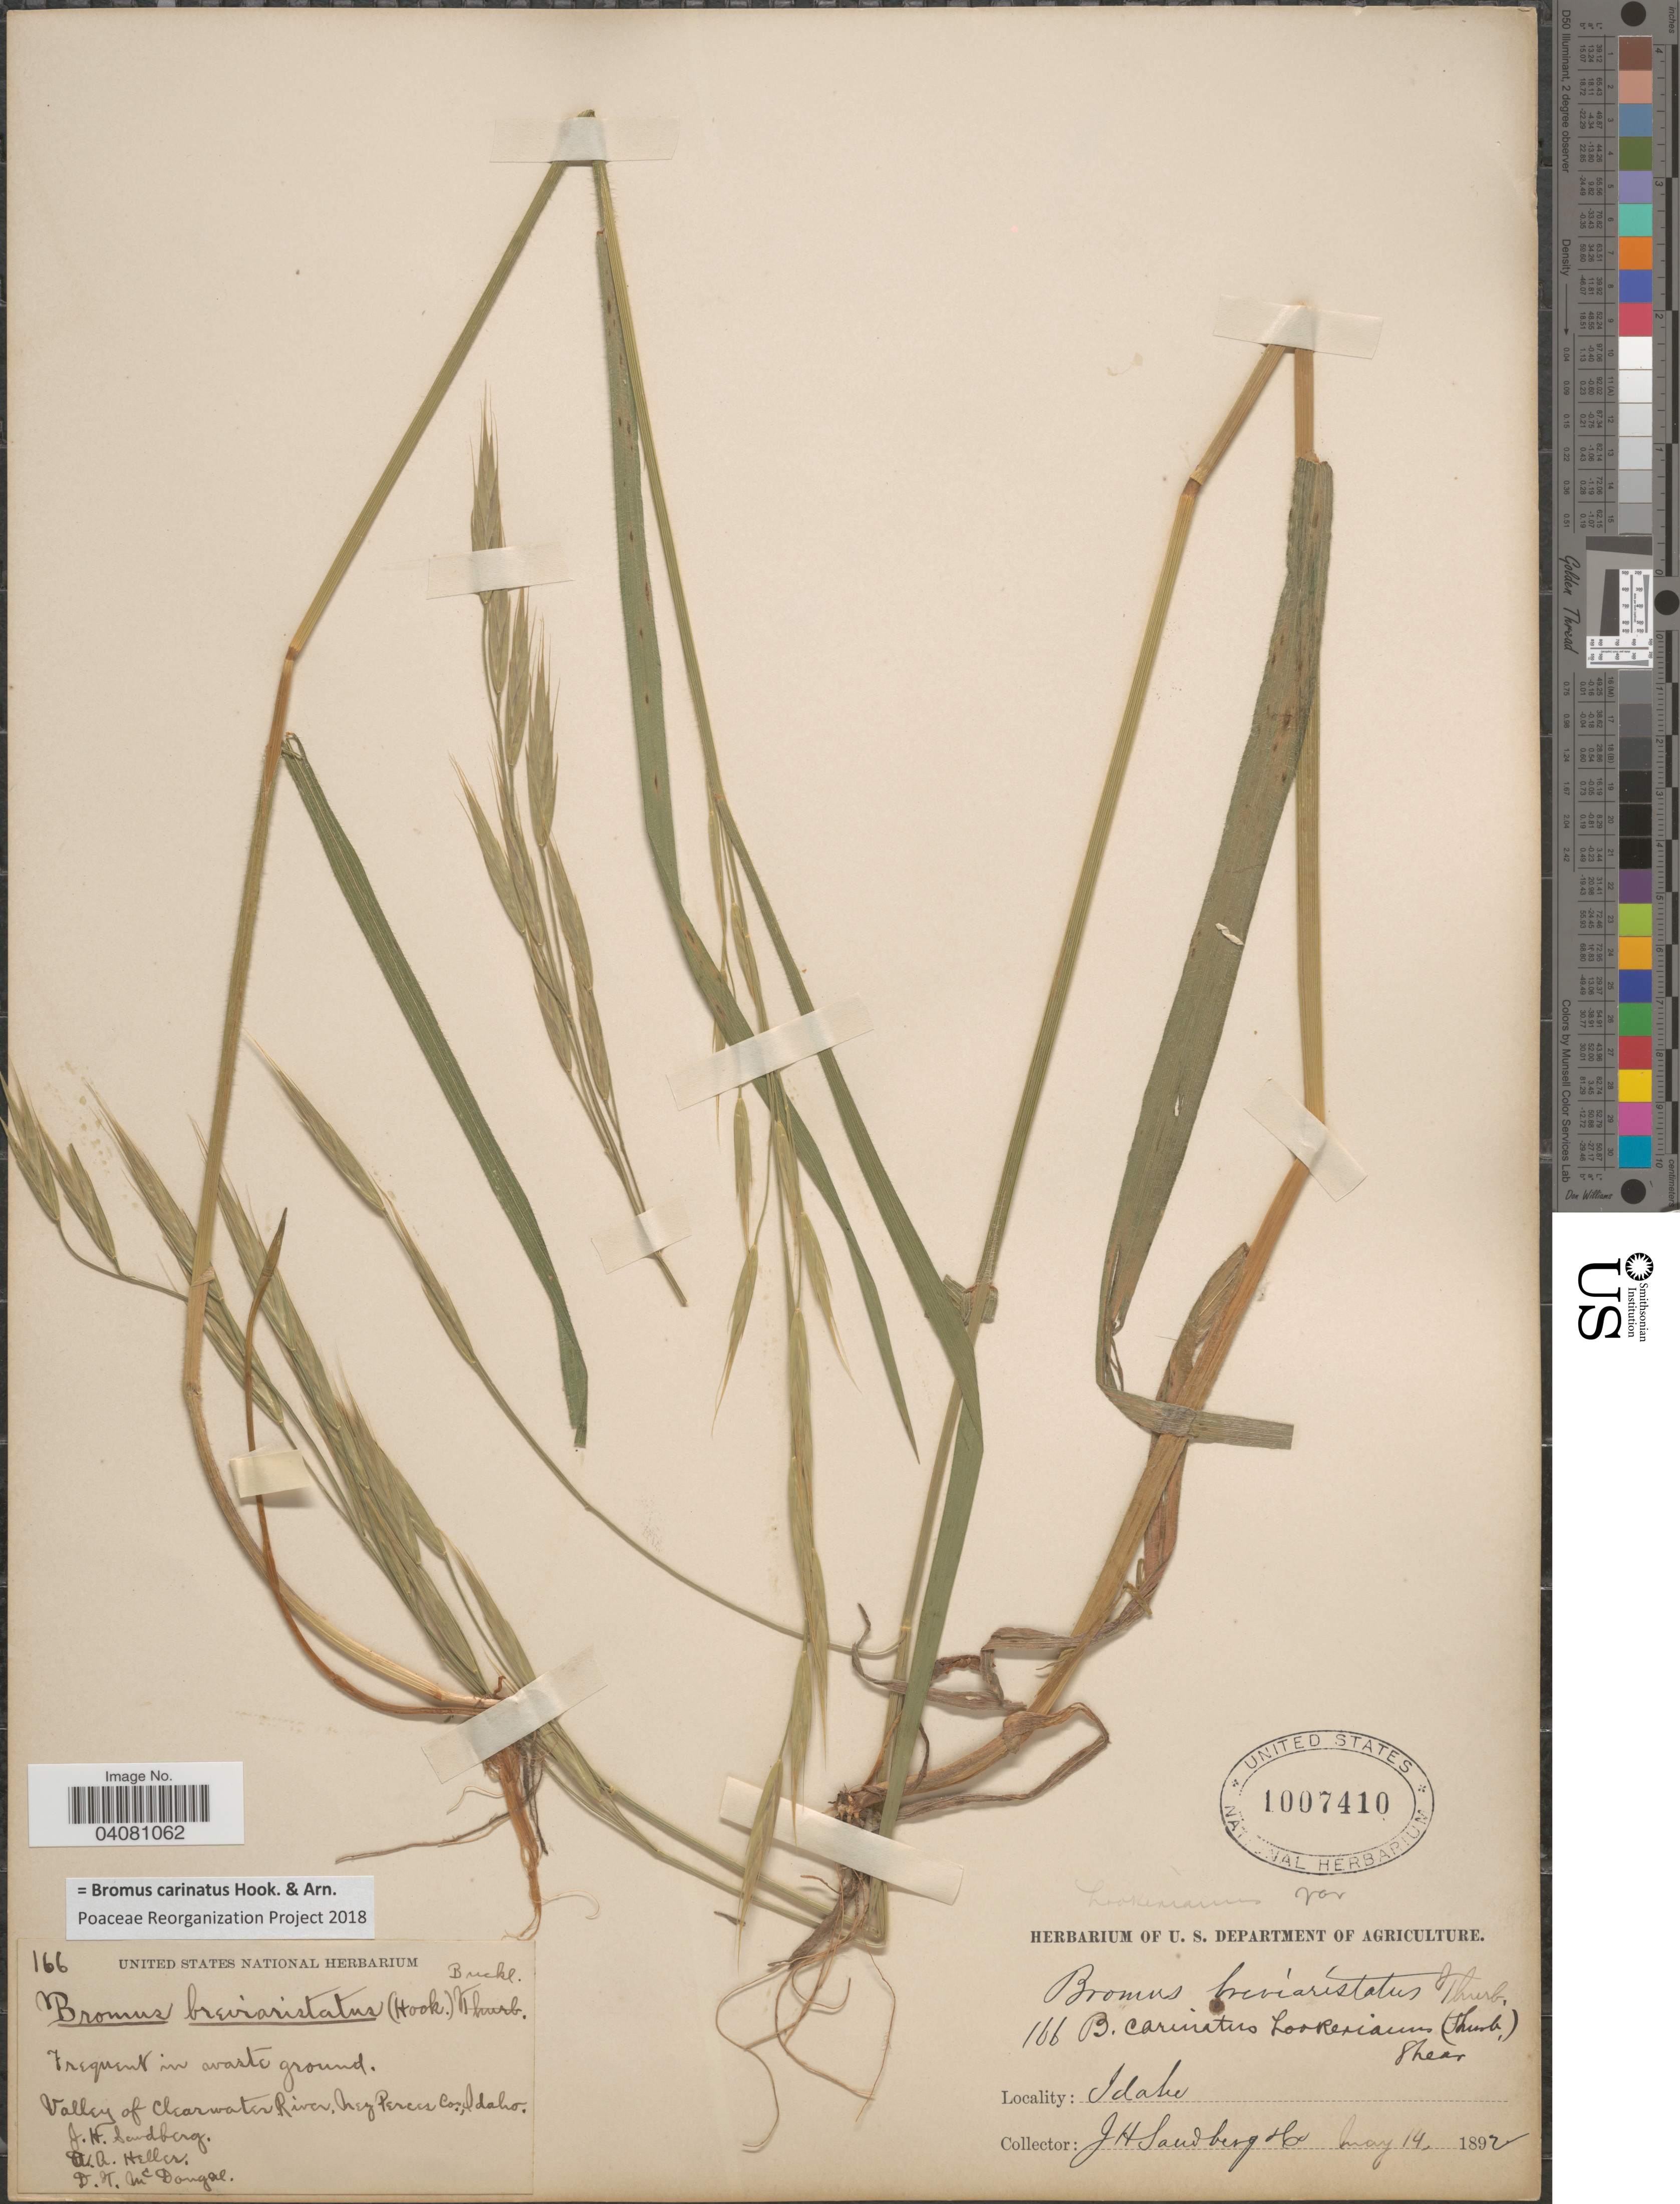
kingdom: Plantae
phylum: Tracheophyta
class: Liliopsida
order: Poales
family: Poaceae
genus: Bromus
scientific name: Bromus carinatus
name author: Hook. & Arn.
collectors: J. H. Sandberg, A. A. Heller & D. McDougal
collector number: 166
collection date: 1892-05-14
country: United States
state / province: Idaho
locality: Valley of Clearwater River, Nes Perces.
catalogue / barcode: US 1007410